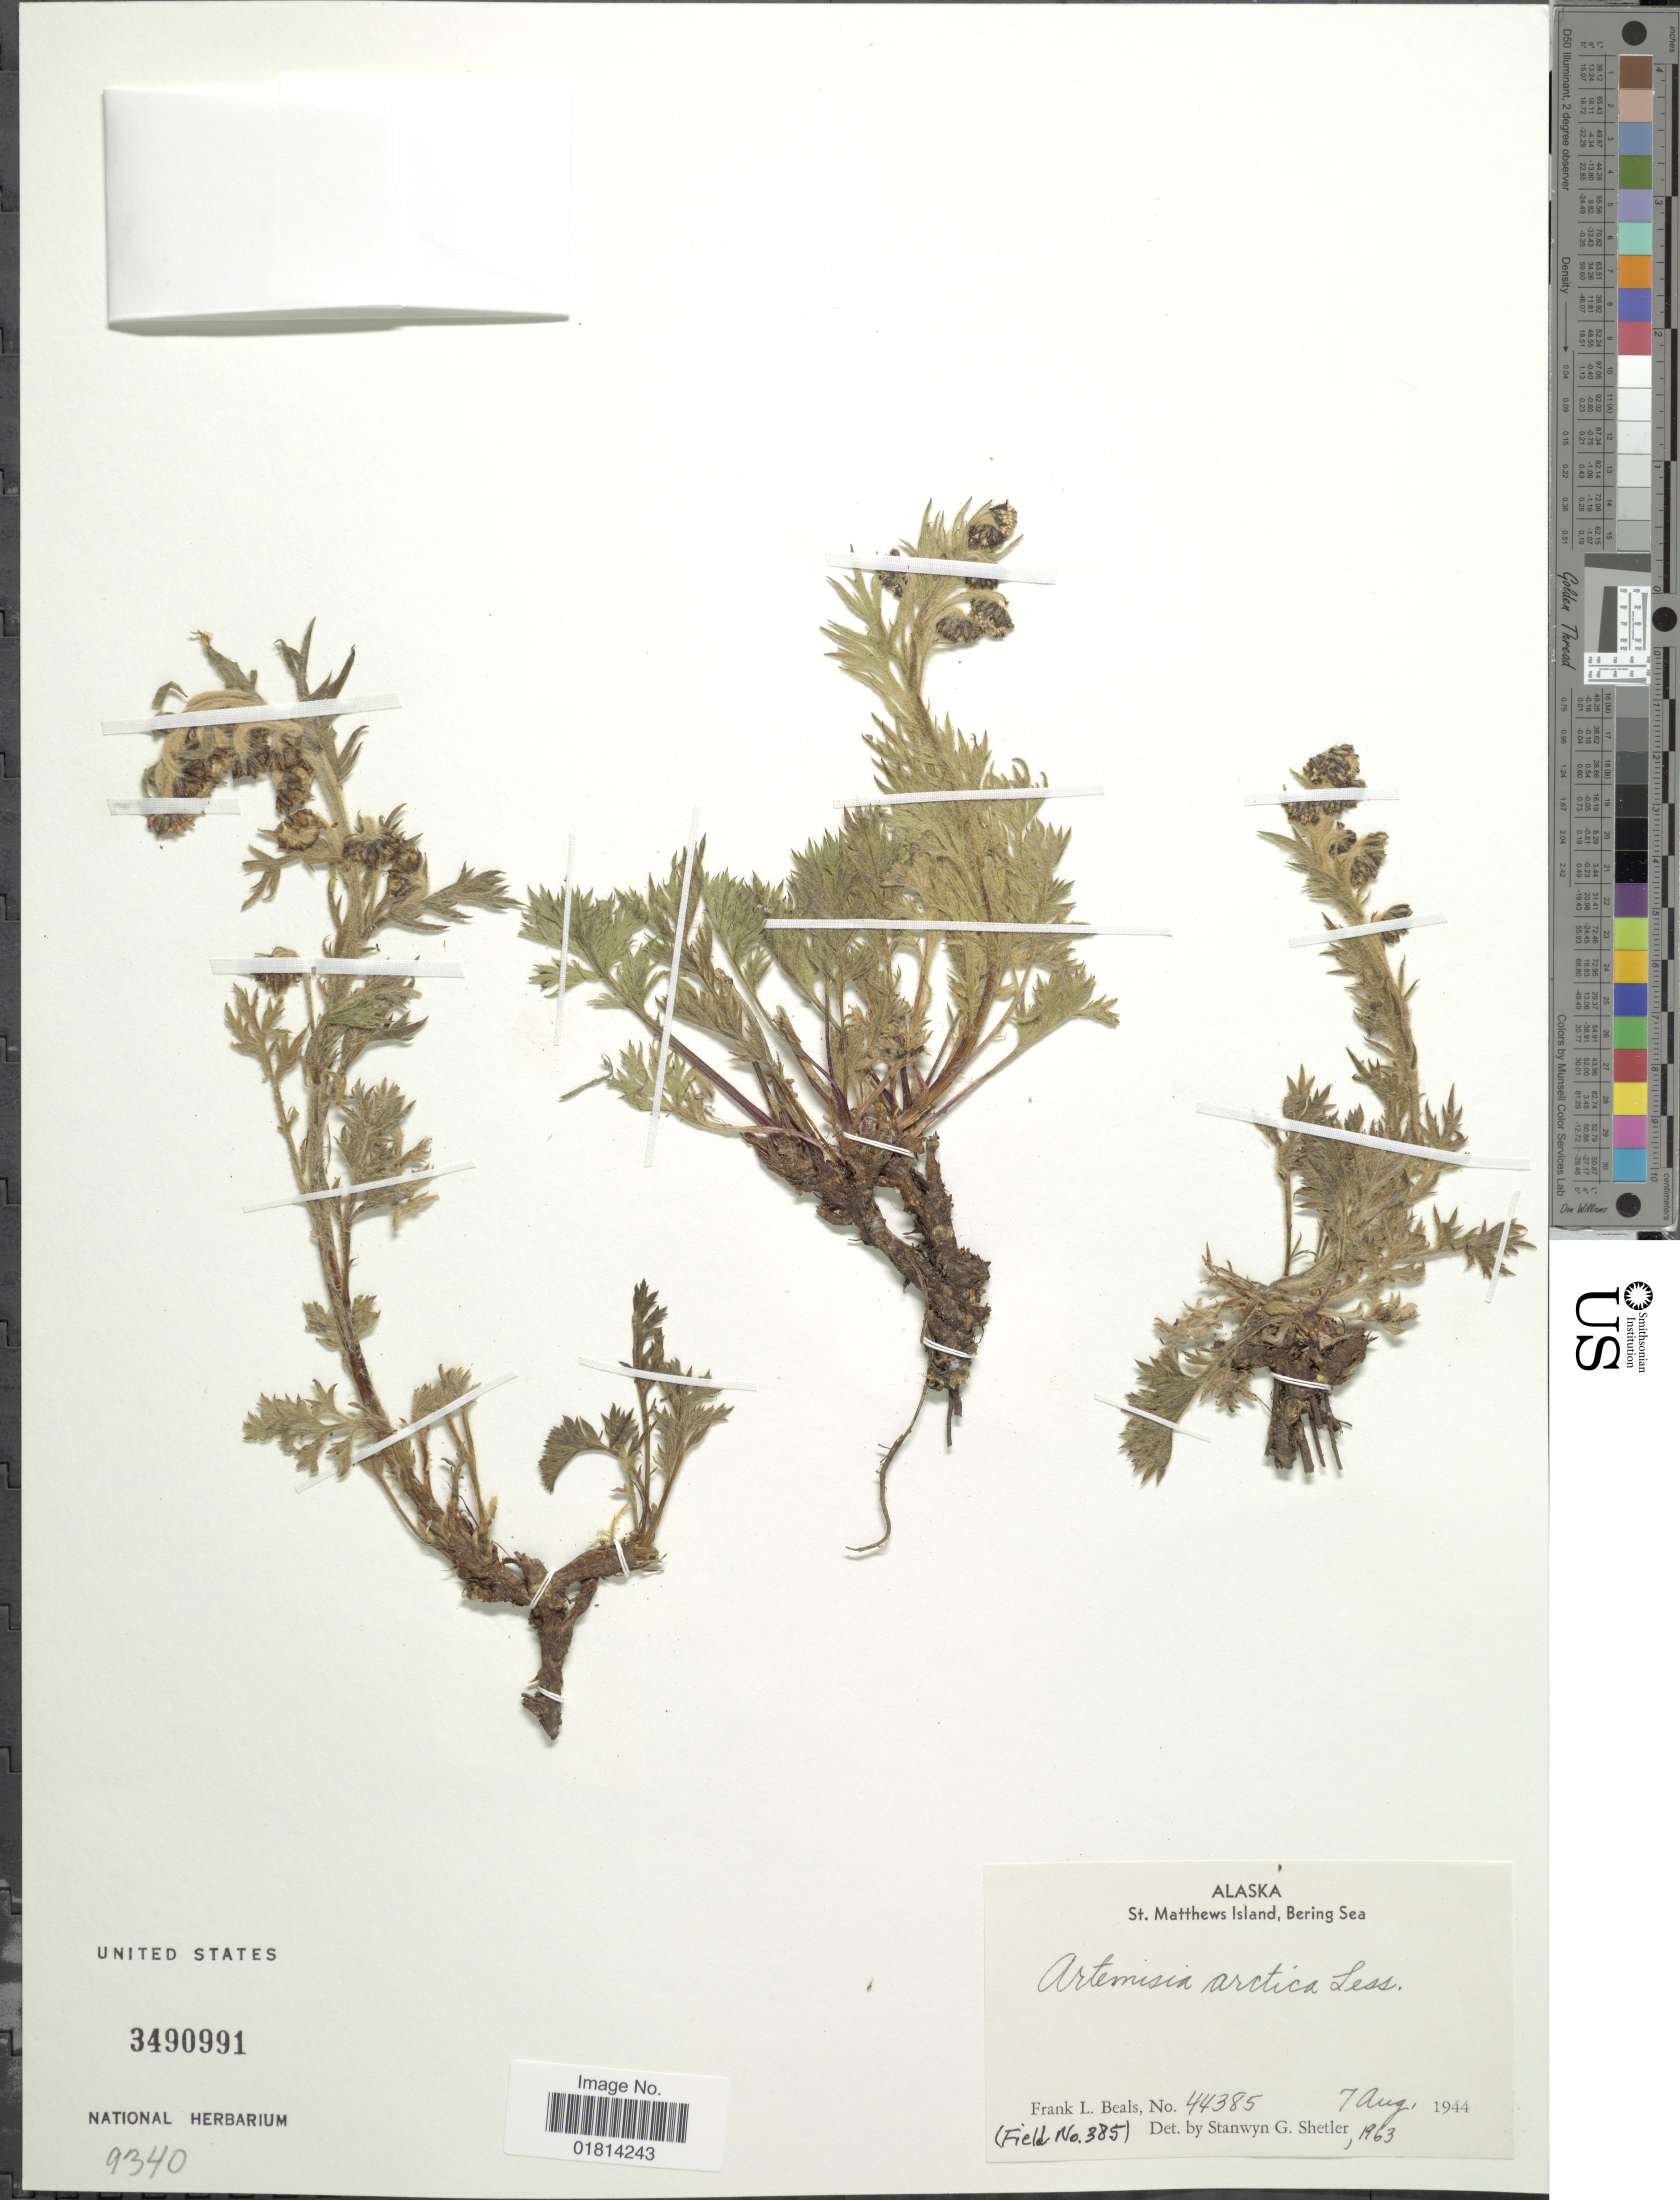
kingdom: Plantae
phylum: Tracheophyta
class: Magnoliopsida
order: Asterales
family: Asteraceae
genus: Artemisia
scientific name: Artemisia arctica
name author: Less.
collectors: F. Beals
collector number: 44385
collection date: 1944-08-07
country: United States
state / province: Alaska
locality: St. Matthews Island, Bering Sea.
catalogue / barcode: US 3490991